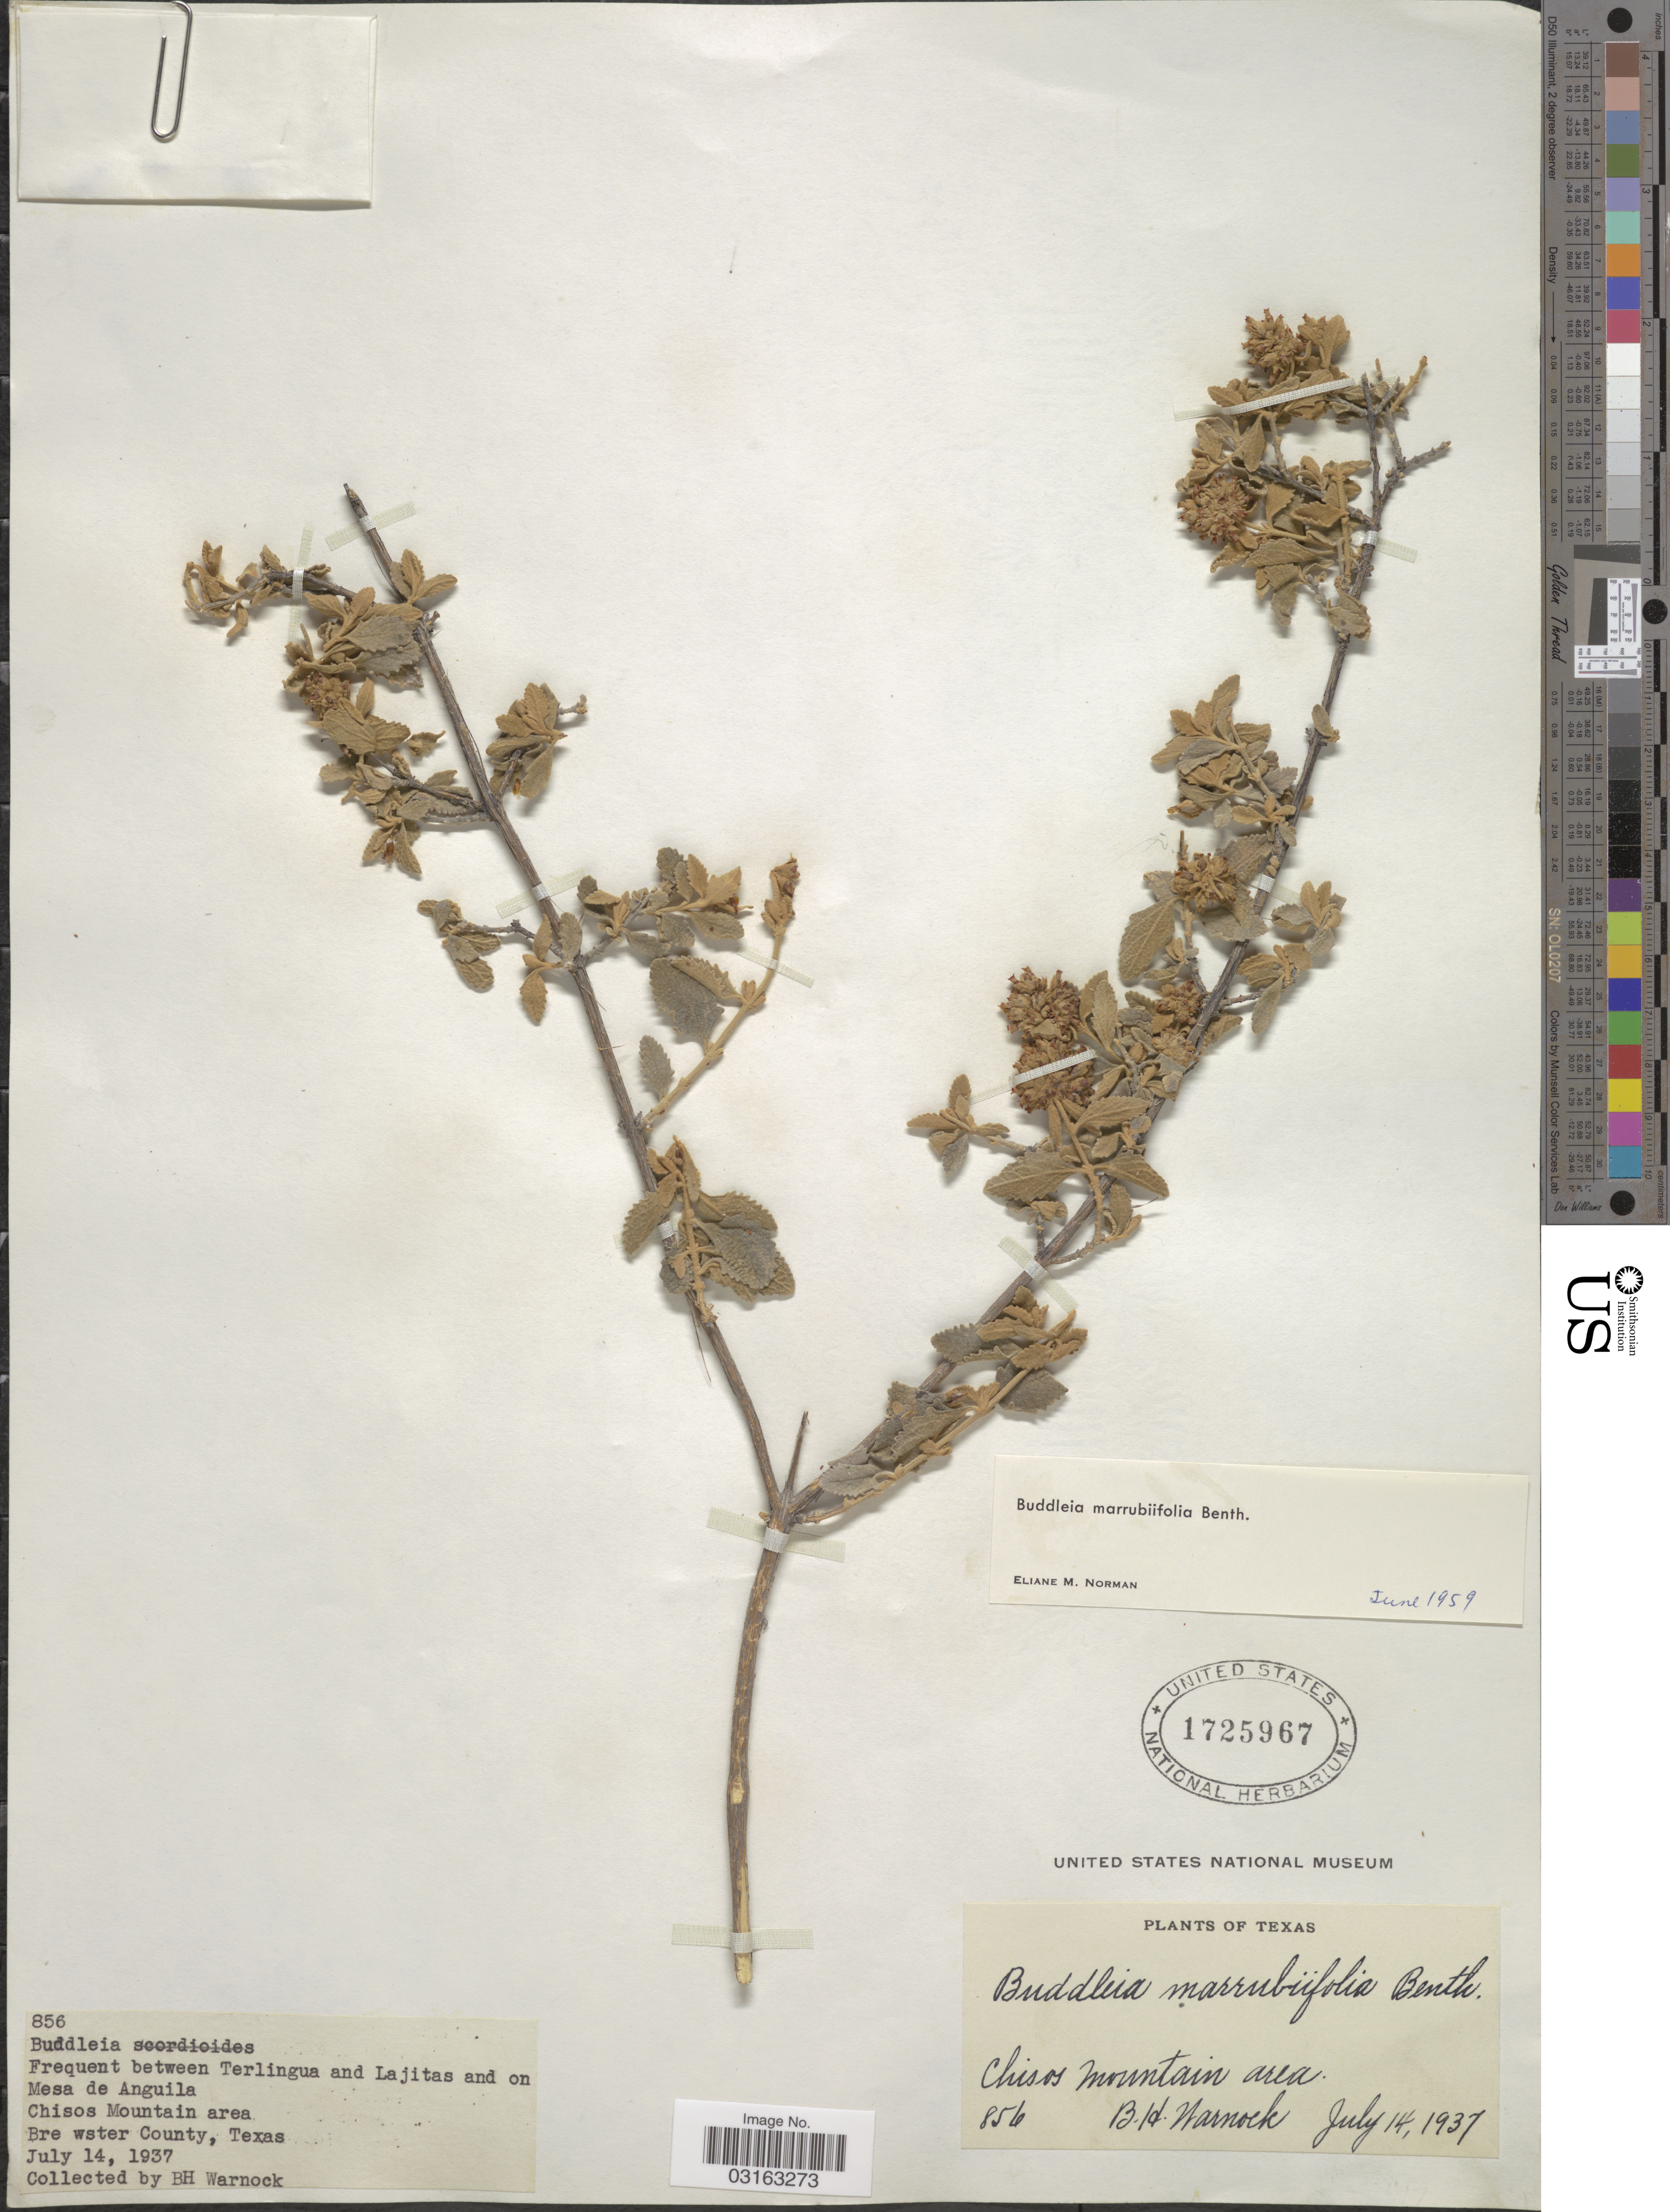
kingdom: Plantae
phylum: Tracheophyta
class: Magnoliopsida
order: Lamiales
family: Scrophulariaceae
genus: Buddleja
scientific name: Buddleja marrubiifolia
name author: Benth.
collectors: B. H. Warnock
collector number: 856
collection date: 1937-07-14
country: United States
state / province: Texas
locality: Between Terlingua and Lajitas and on Mesa de Anguila. Chisos Mountain area. Brewster County.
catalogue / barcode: US 1725967